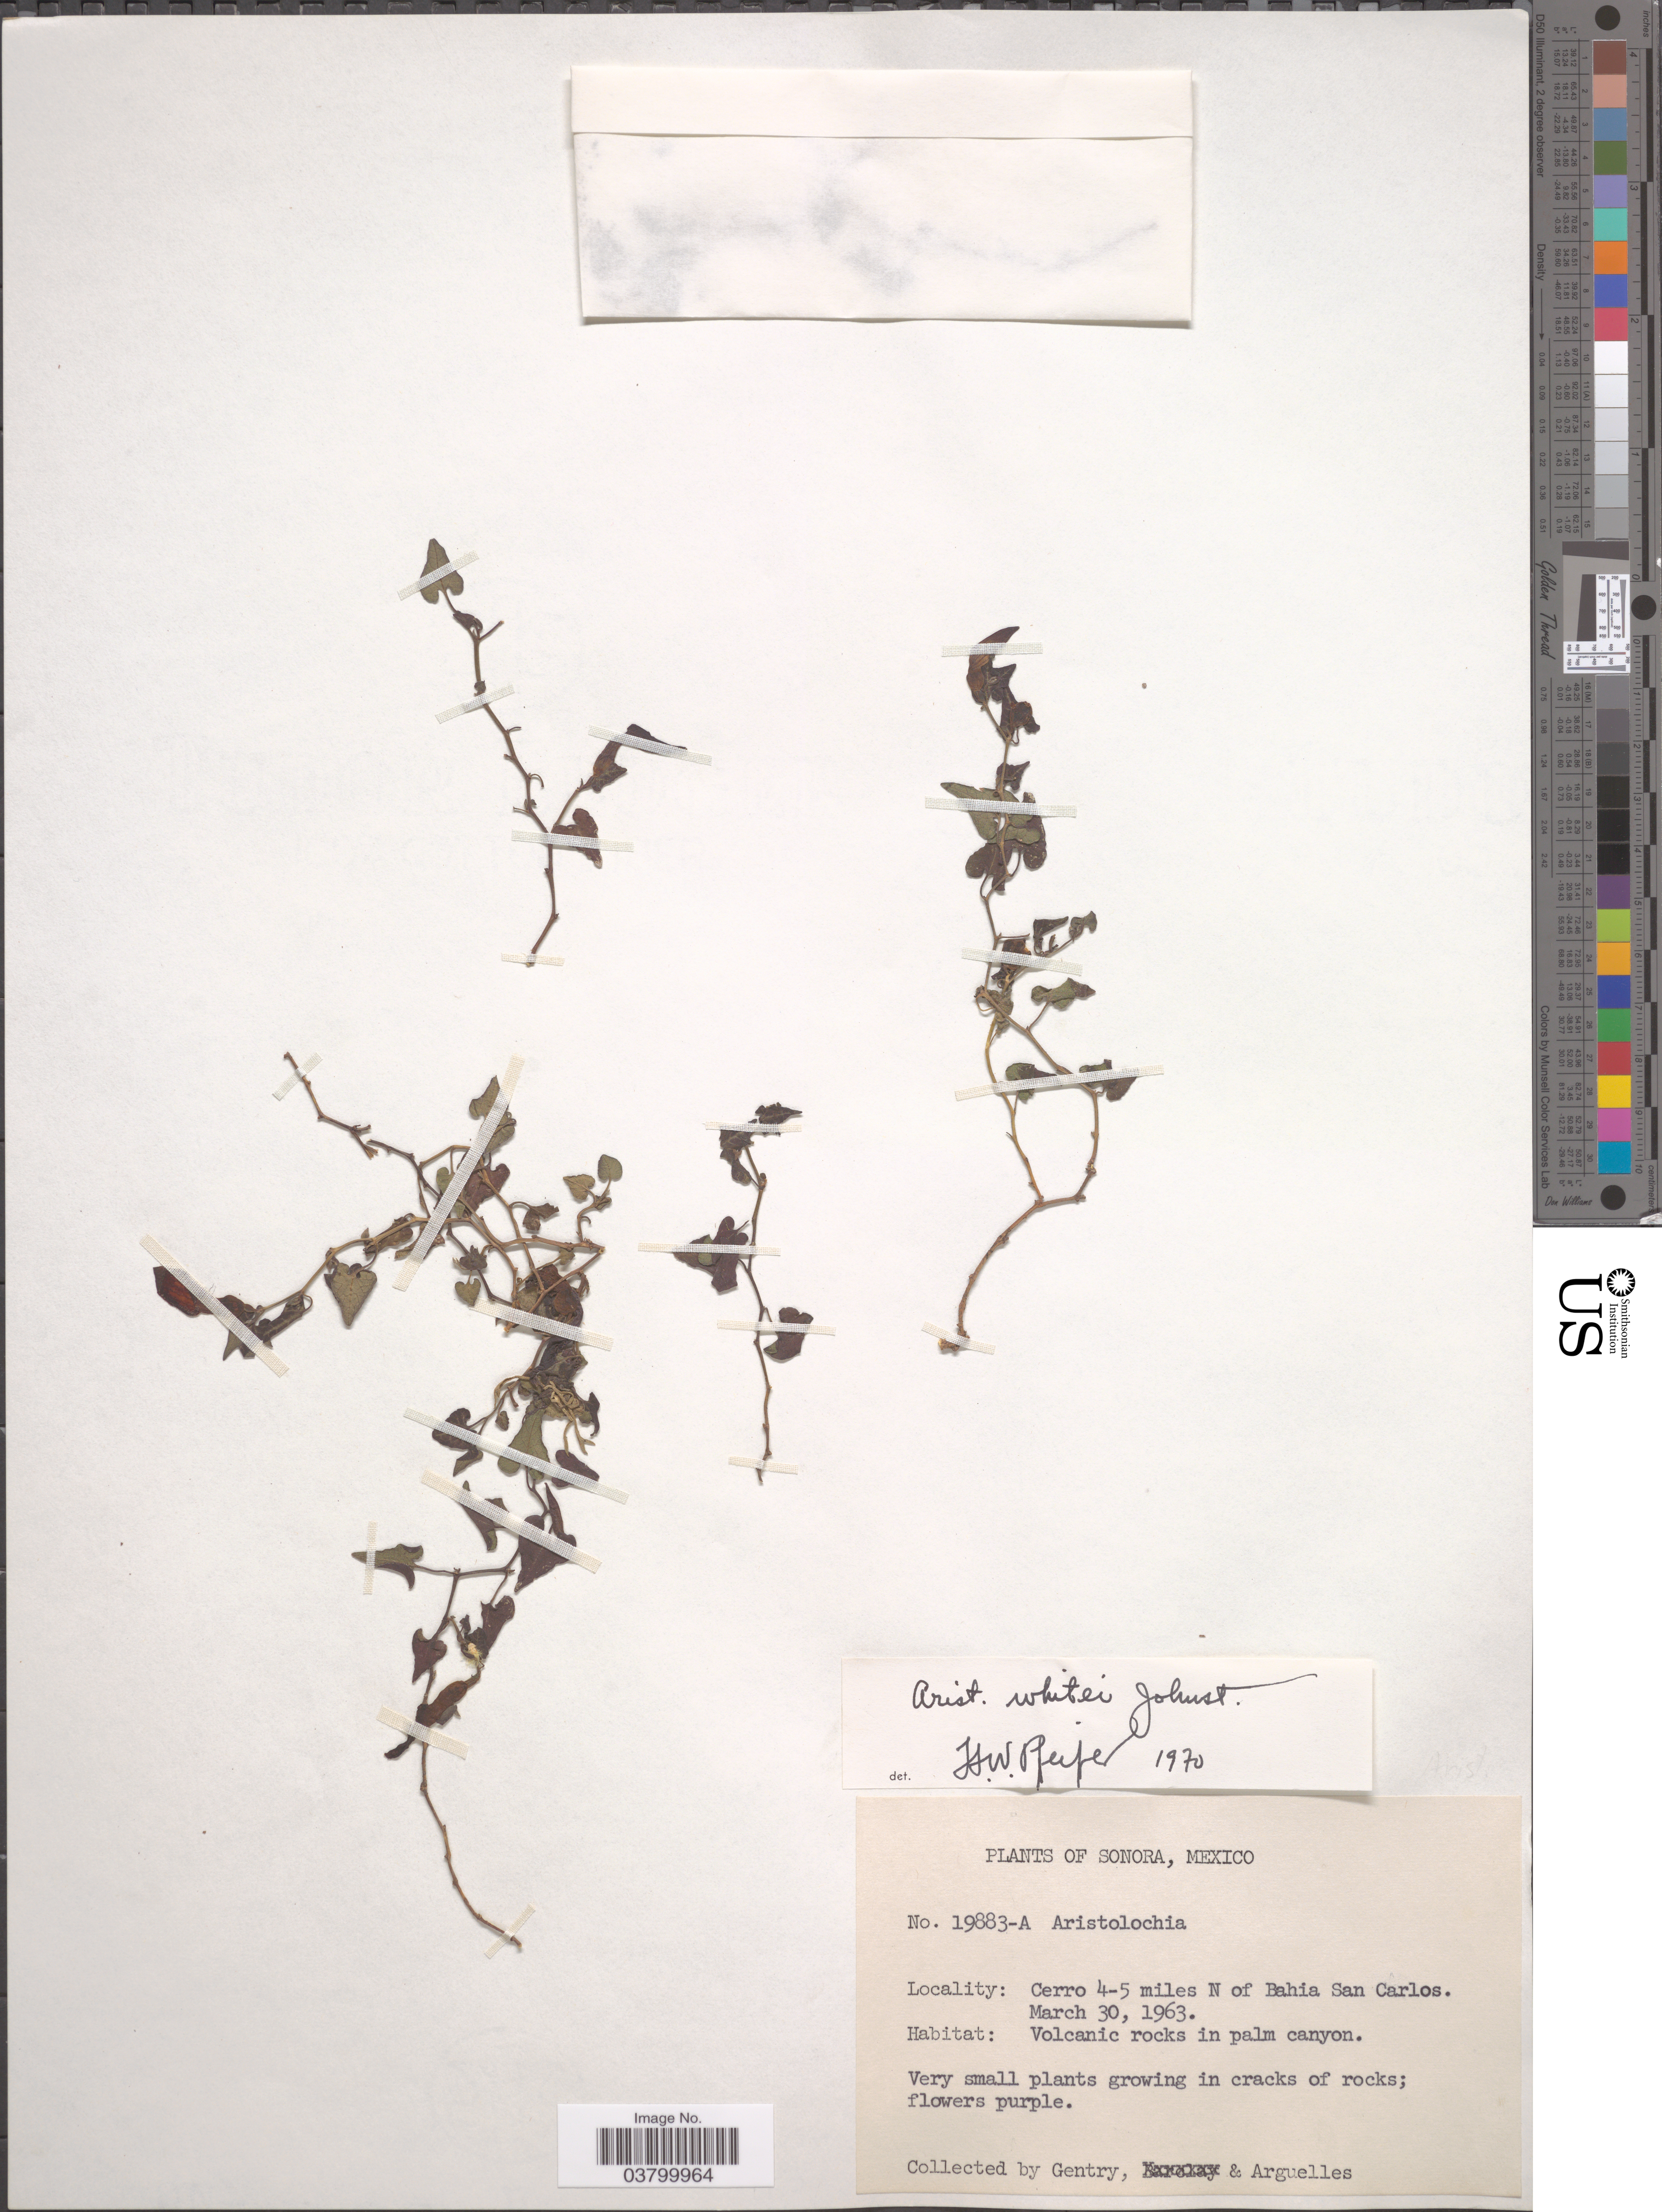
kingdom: Plantae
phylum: Tracheophyta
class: Magnoliopsida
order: Piperales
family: Aristolochiaceae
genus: Aristolochia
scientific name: Aristolochia whitei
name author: I.M. Johnst.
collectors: Gentry, -- & Arguelles, --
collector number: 19883A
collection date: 1963-03-30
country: Mexico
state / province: Sonora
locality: Cerro 4-5 miles N of Bahia San Carlos.